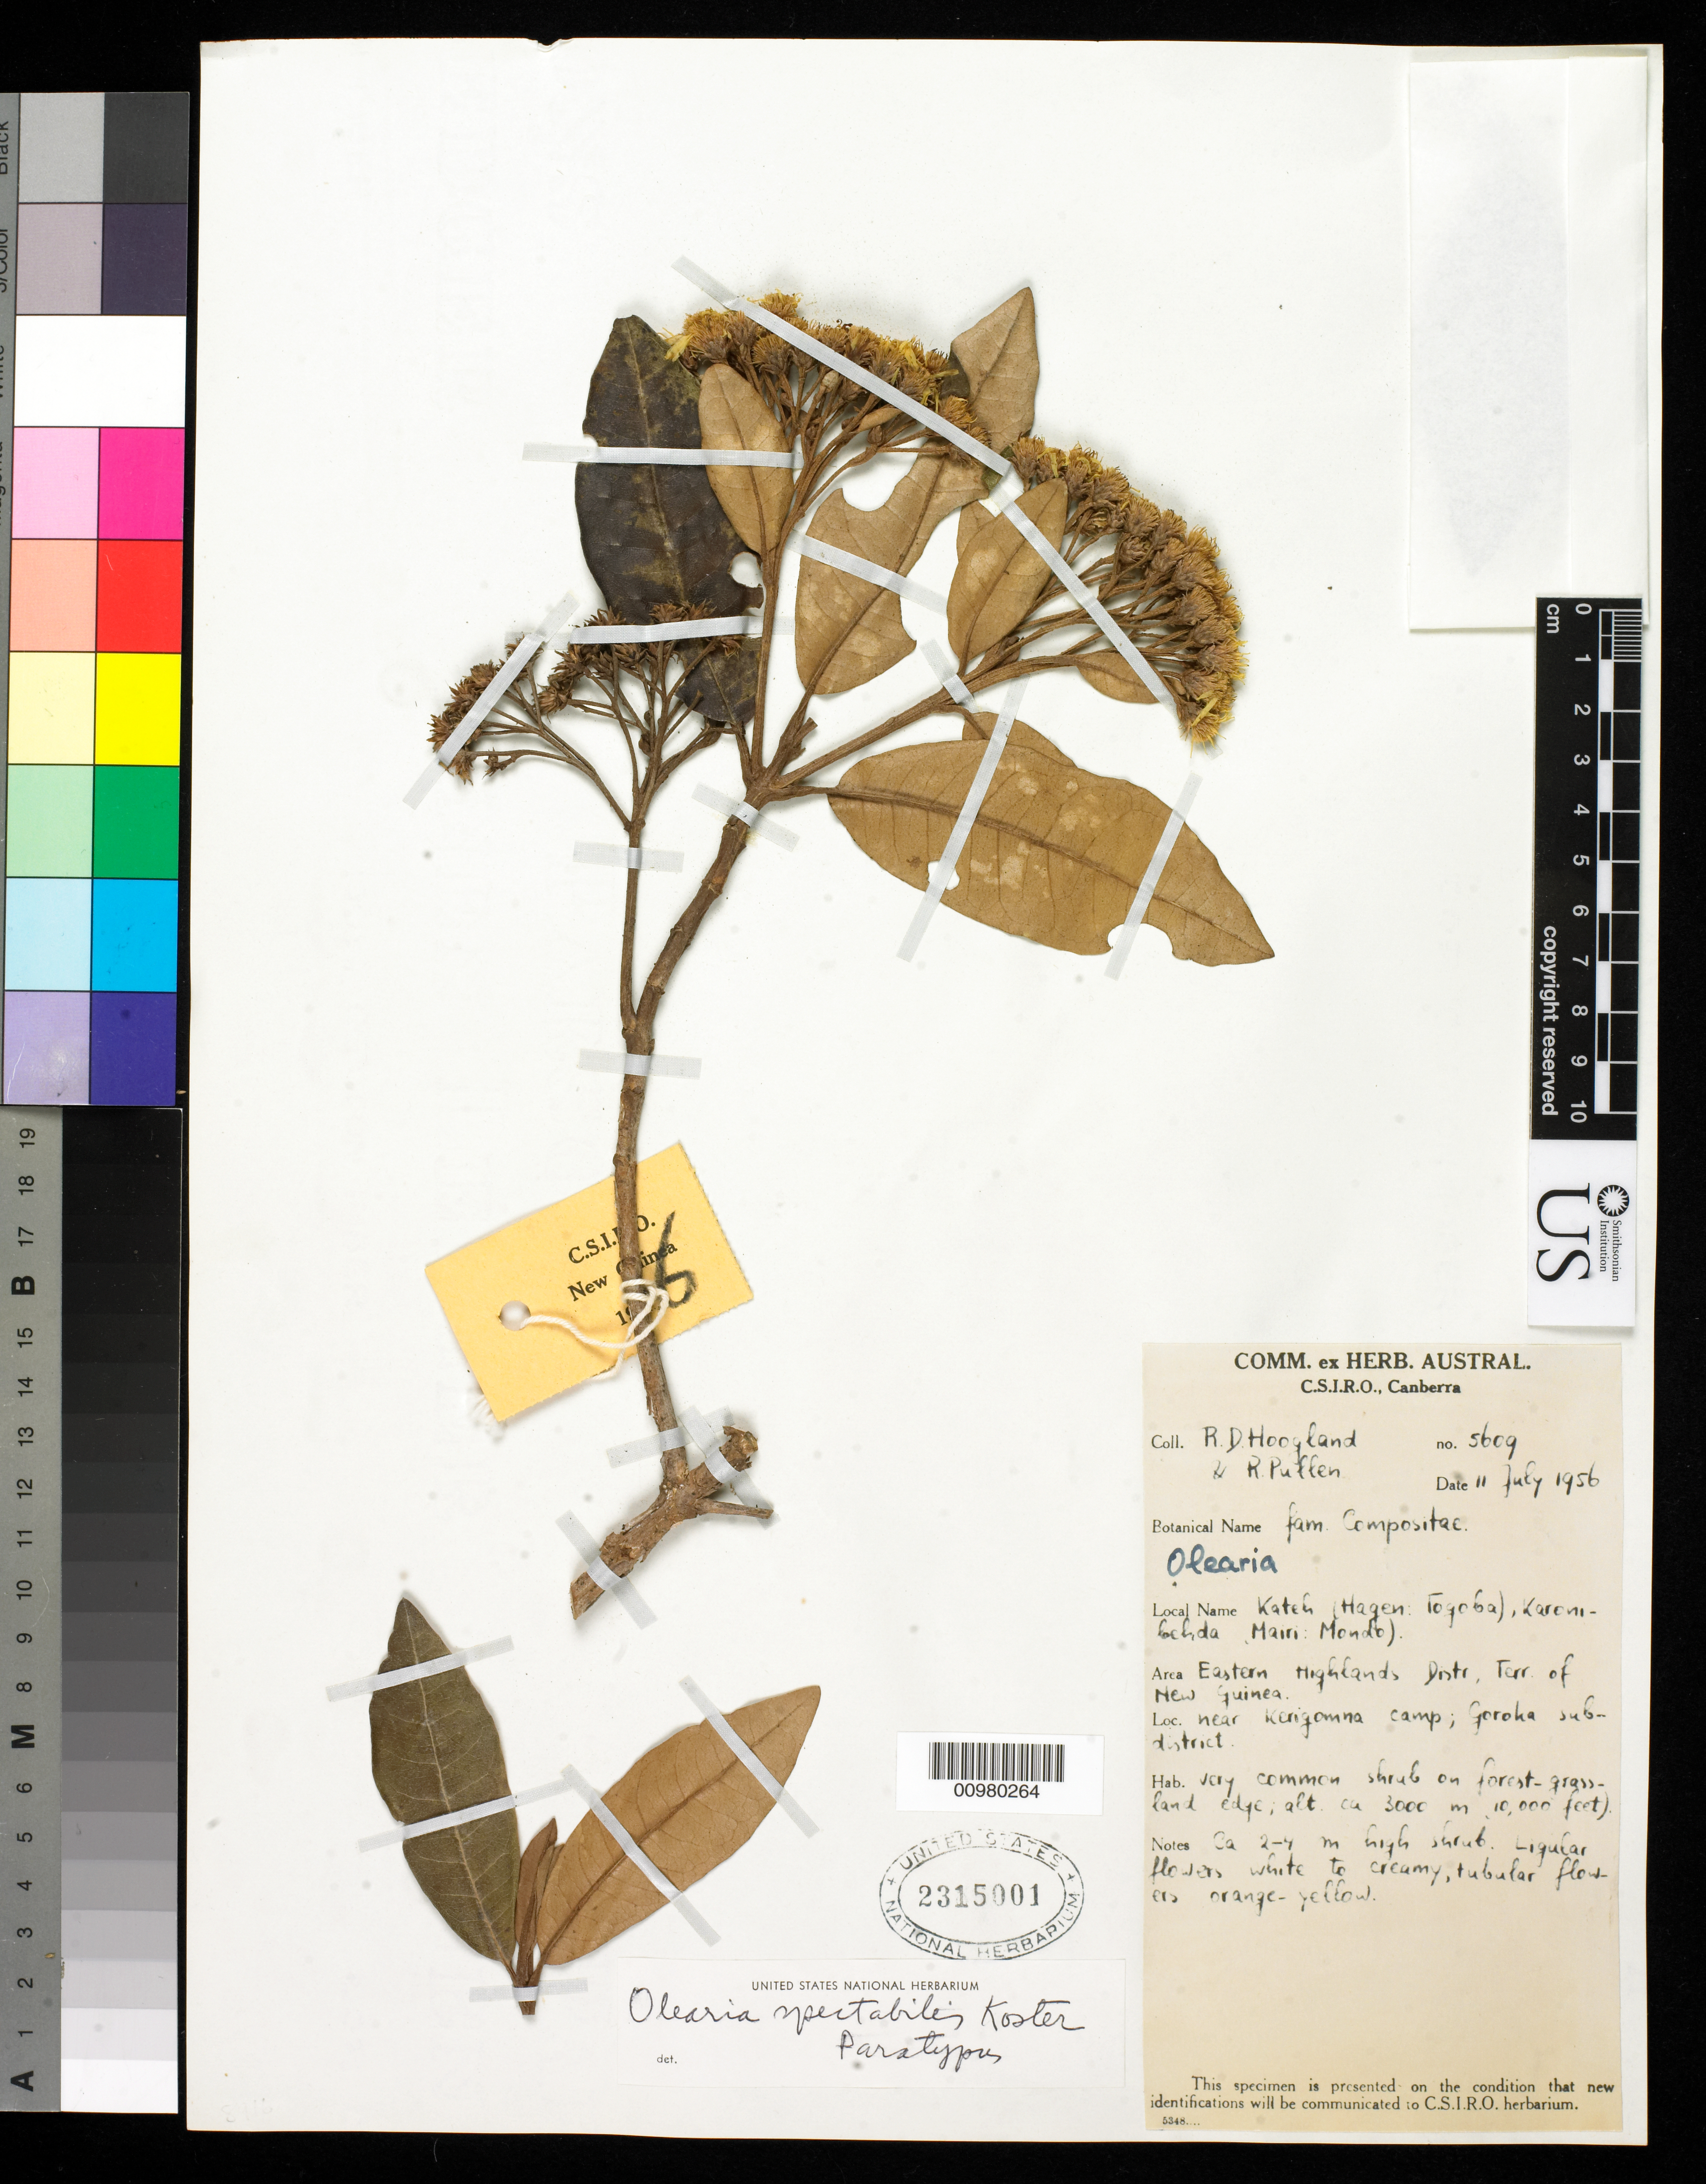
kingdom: Plantae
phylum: Tracheophyta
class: Magnoliopsida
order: Asterales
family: Asteraceae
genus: Olearia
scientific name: Olearia spectabilis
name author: J. Kost.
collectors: R. D. Hoogland & R. Pullen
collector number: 5609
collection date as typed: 11 Jul 1956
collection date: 1956-07-11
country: Papua New Guinea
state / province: Eastern Highlands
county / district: Goroka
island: New Guinea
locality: Near Kerigomna camp; Goroka sub-district.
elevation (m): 3000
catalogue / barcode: US 2315001